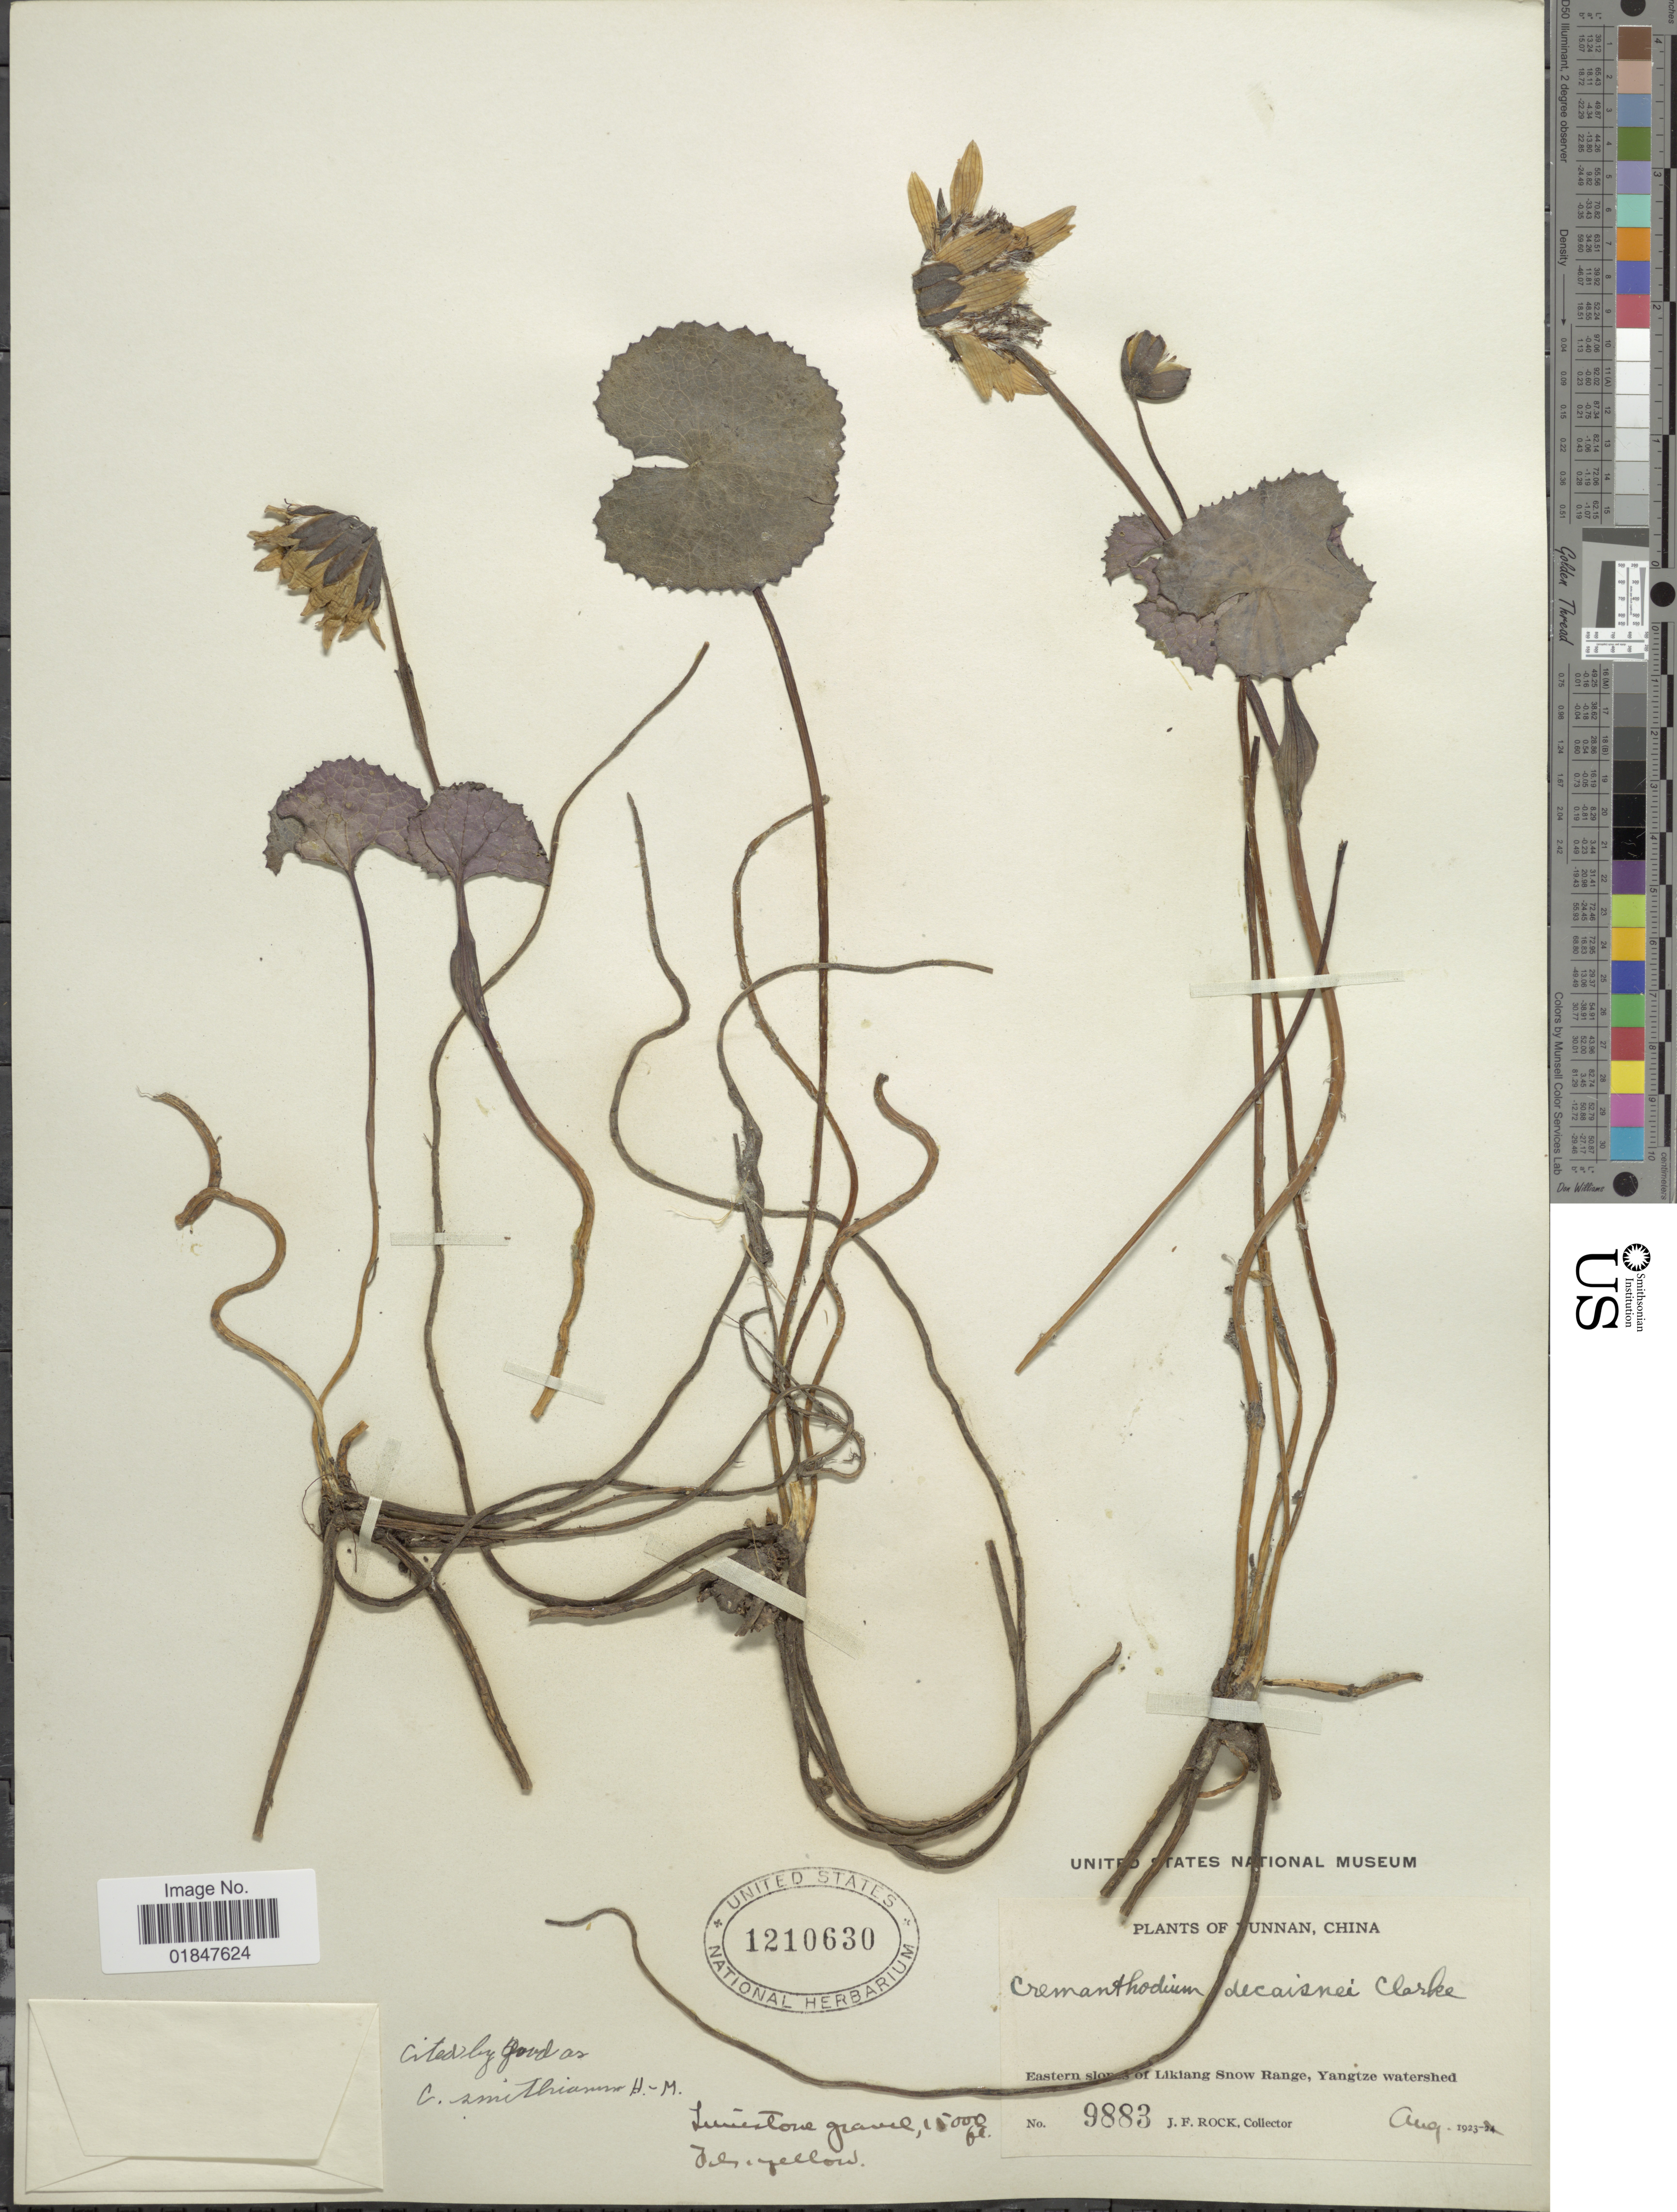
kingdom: Plantae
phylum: Tracheophyta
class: Magnoliopsida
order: Asterales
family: Asteraceae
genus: Cremanthodium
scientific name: Cremanthodium smithianum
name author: (Hand.-Mazz.) Hand.-Mazz.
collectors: J. Rock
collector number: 9883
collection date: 1923-08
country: China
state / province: Yunnan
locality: Eastern slopes of Likiang Snow Range, Yangtze watershed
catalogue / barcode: US 1210630